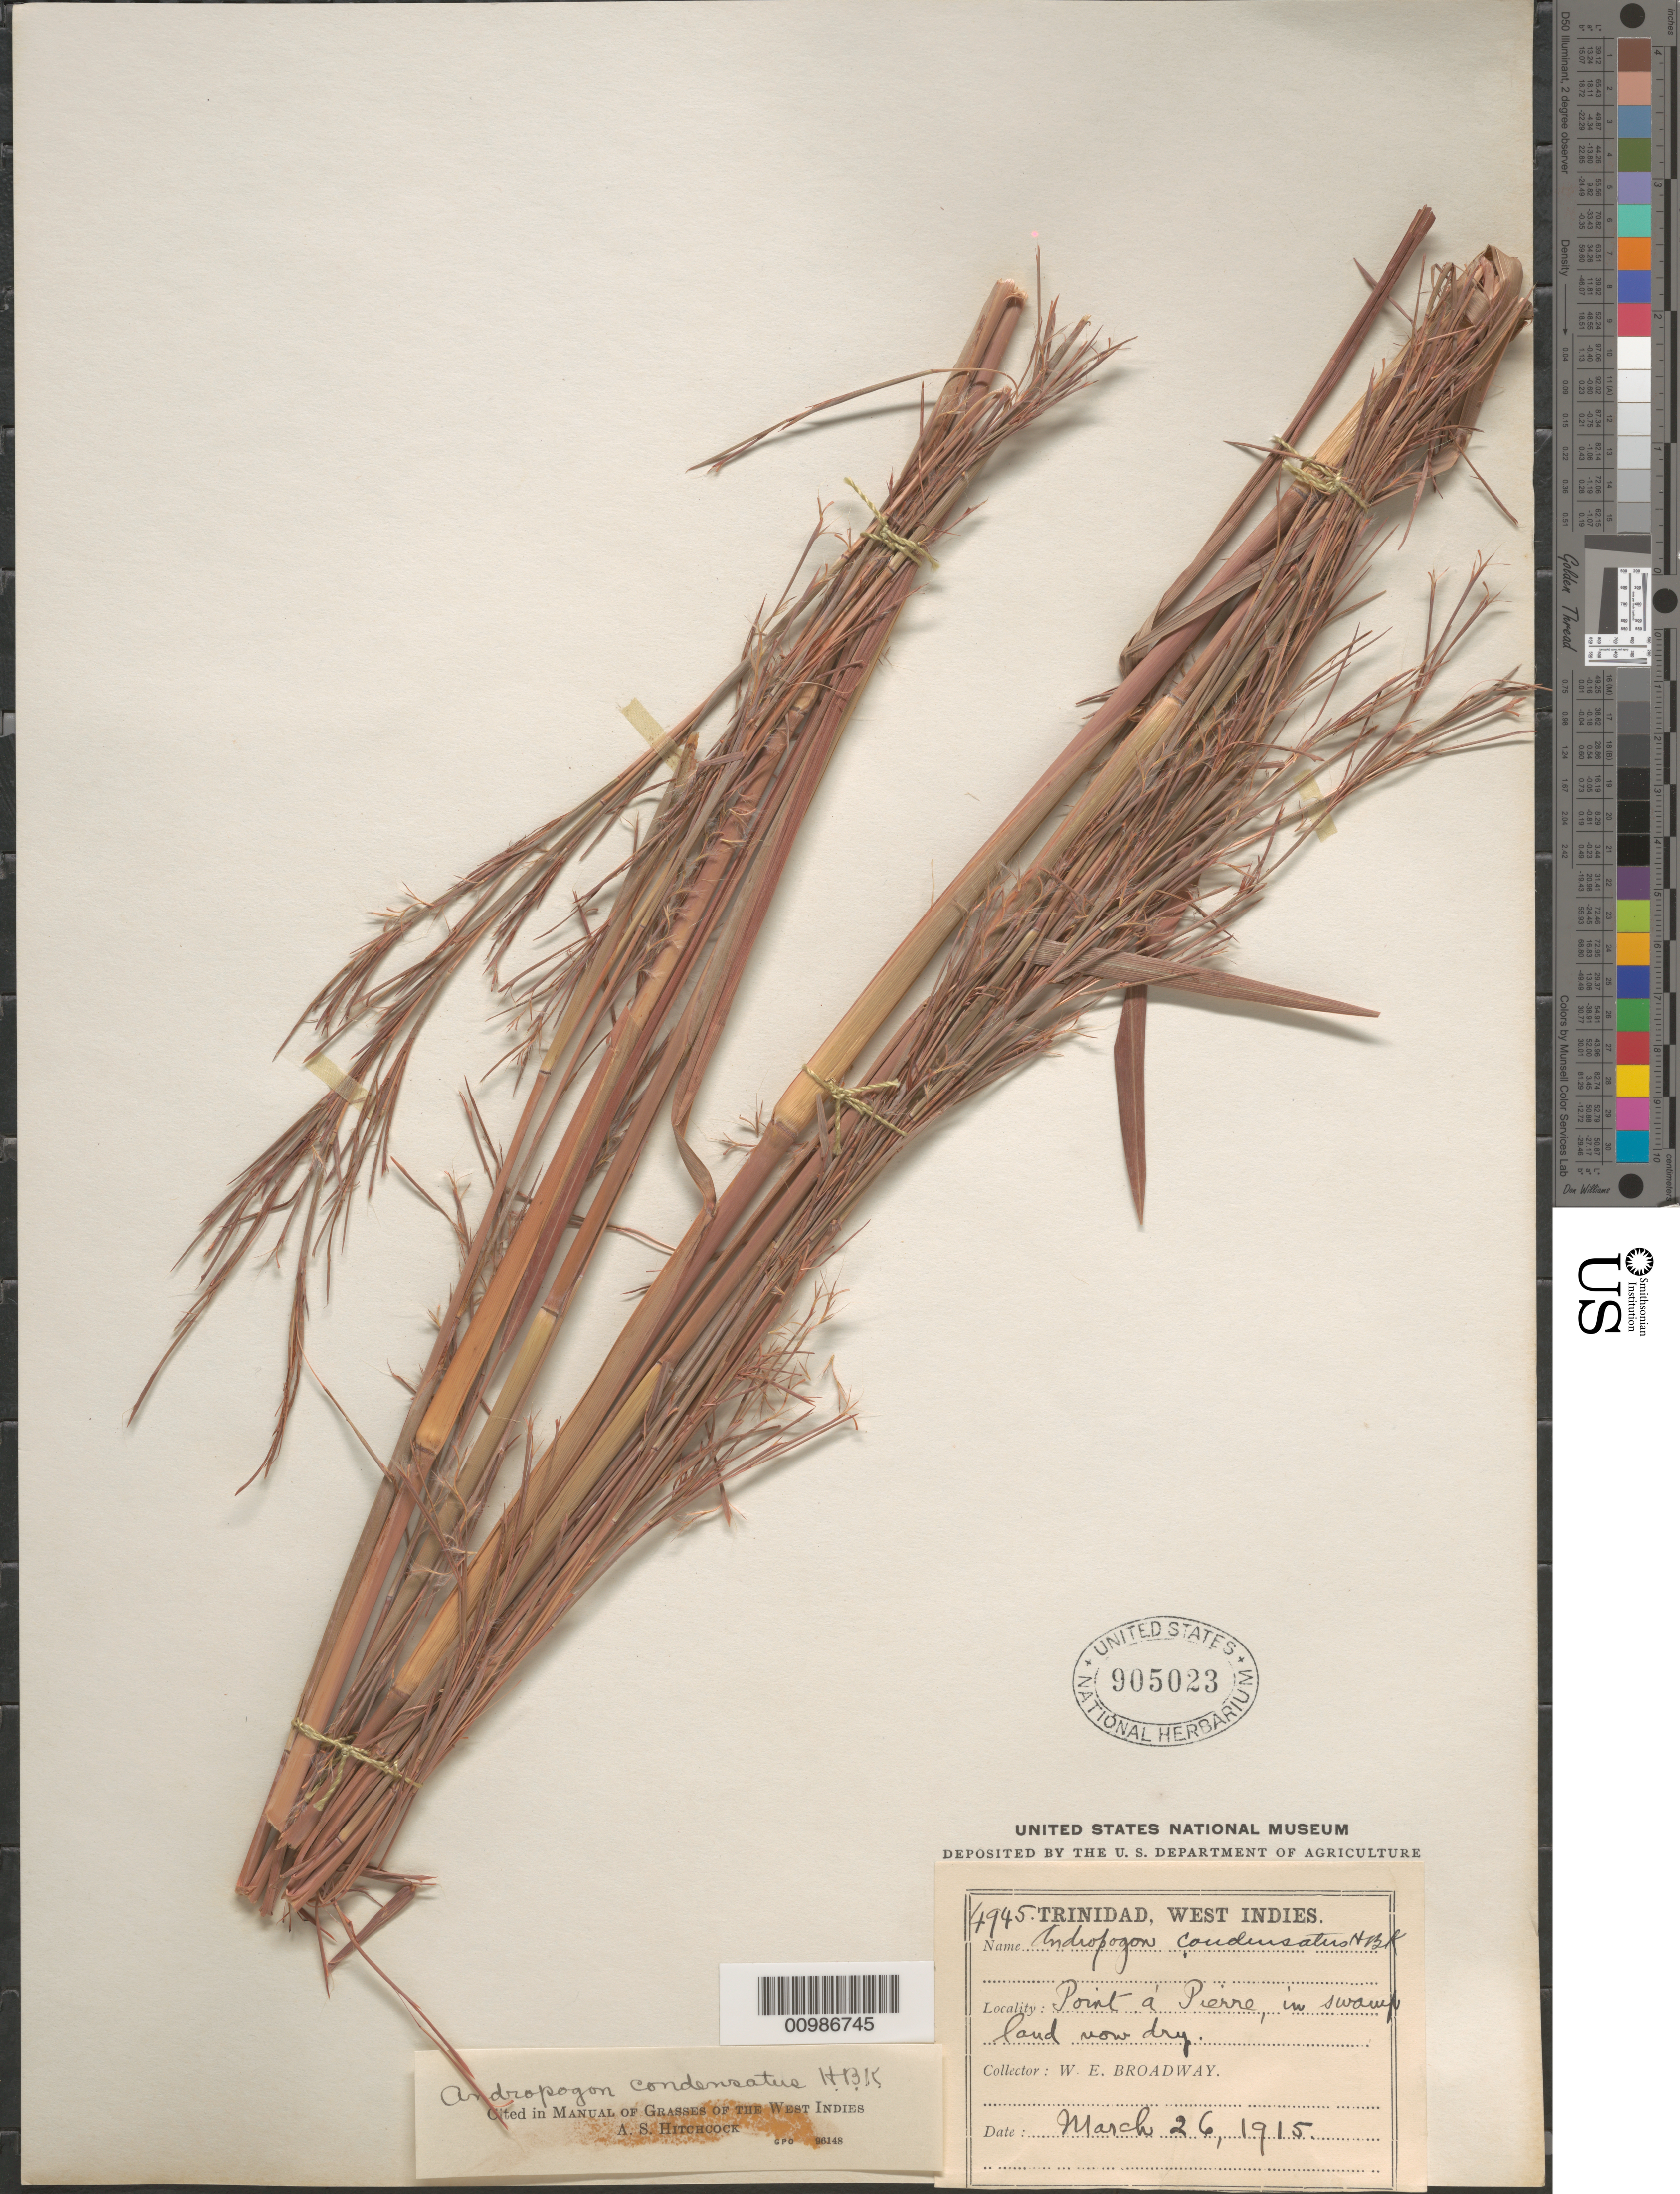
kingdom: Plantae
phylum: Tracheophyta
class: Liliopsida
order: Poales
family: Poaceae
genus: Andropogon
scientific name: Andropogon condensatus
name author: Kunth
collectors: W. E. Broadway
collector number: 4945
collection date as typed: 26 Mar 1915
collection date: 1915-03-26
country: Trinidad and Tobago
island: Trinidad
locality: City: Point-a-Pierre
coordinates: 0 N, 0 E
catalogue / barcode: US 905023